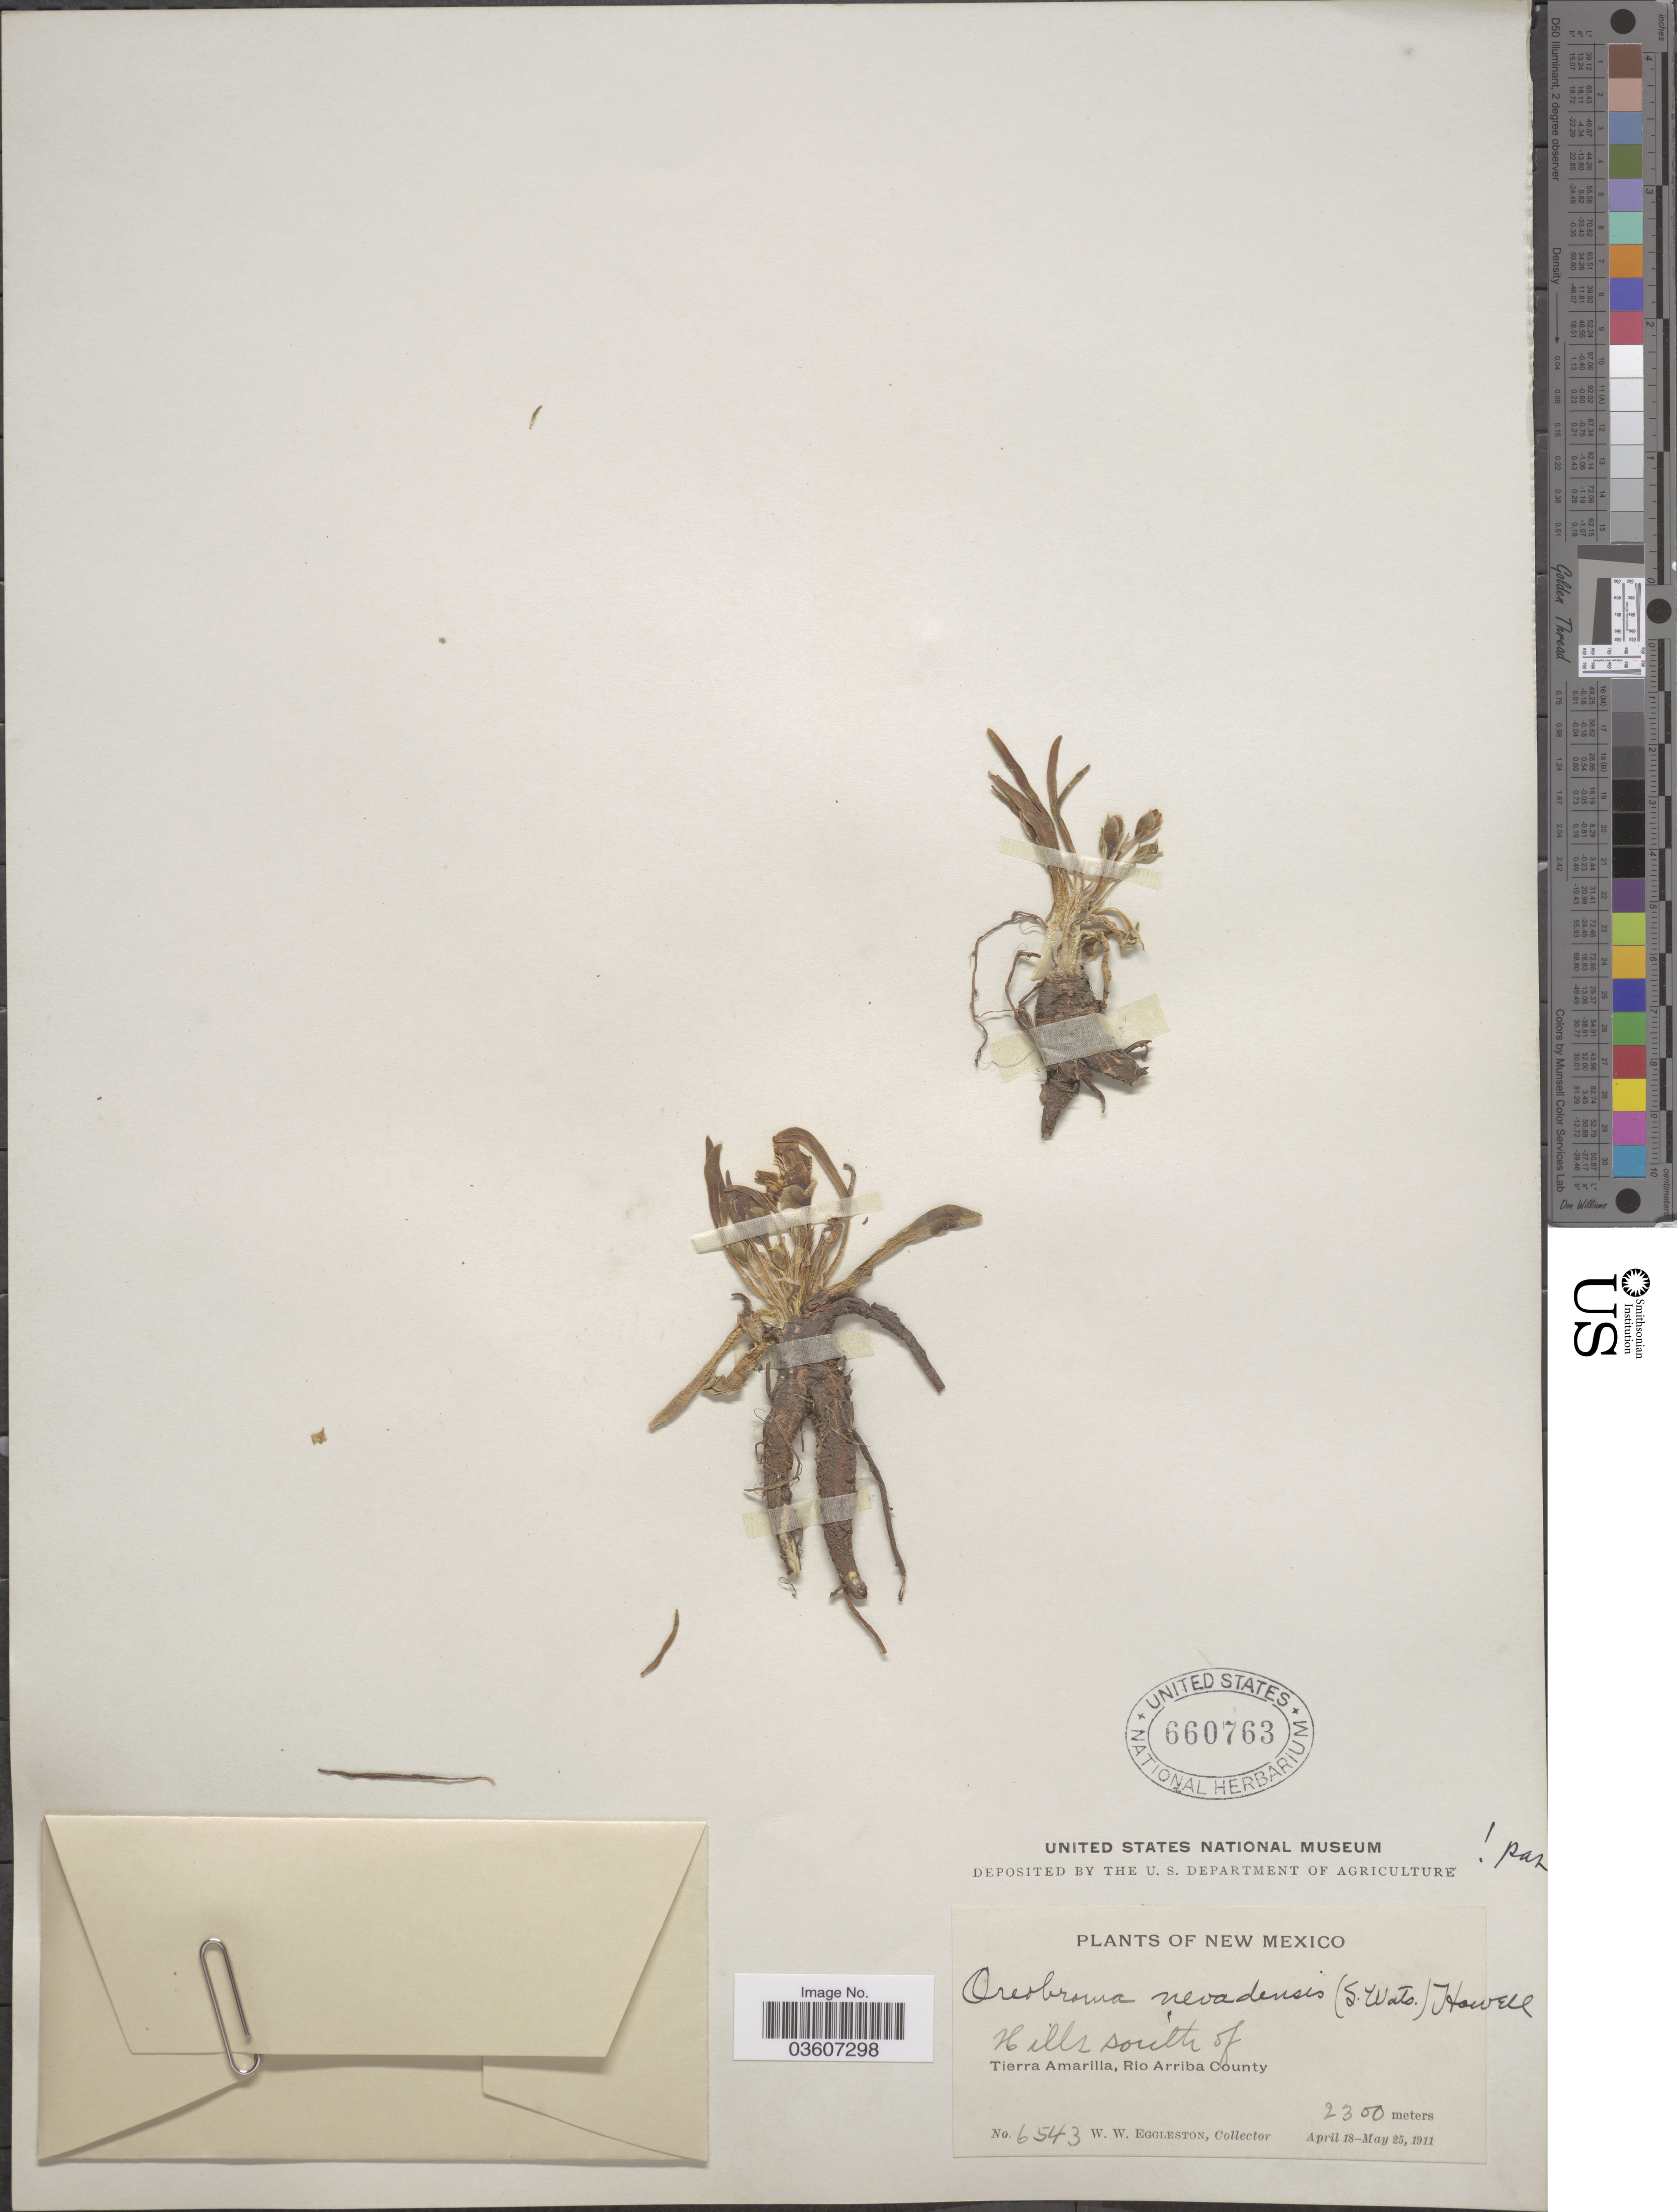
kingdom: Plantae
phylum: Tracheophyta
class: Magnoliopsida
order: Caryophyllales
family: Montiaceae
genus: Lewisia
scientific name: Lewisia nevadensis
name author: (A. Gray) B.L. Rob.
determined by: Strong, Mark T., (BOT), Smithsonian Institution - National Museum of Natural History (UNITED STATES)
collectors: W. W. Eggleston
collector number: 6543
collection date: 1911-04-18/1911-05-25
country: United States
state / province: New Mexico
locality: Hills south of Tierra Amarilla, Rio Arriba County.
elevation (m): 2300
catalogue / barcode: US 660763